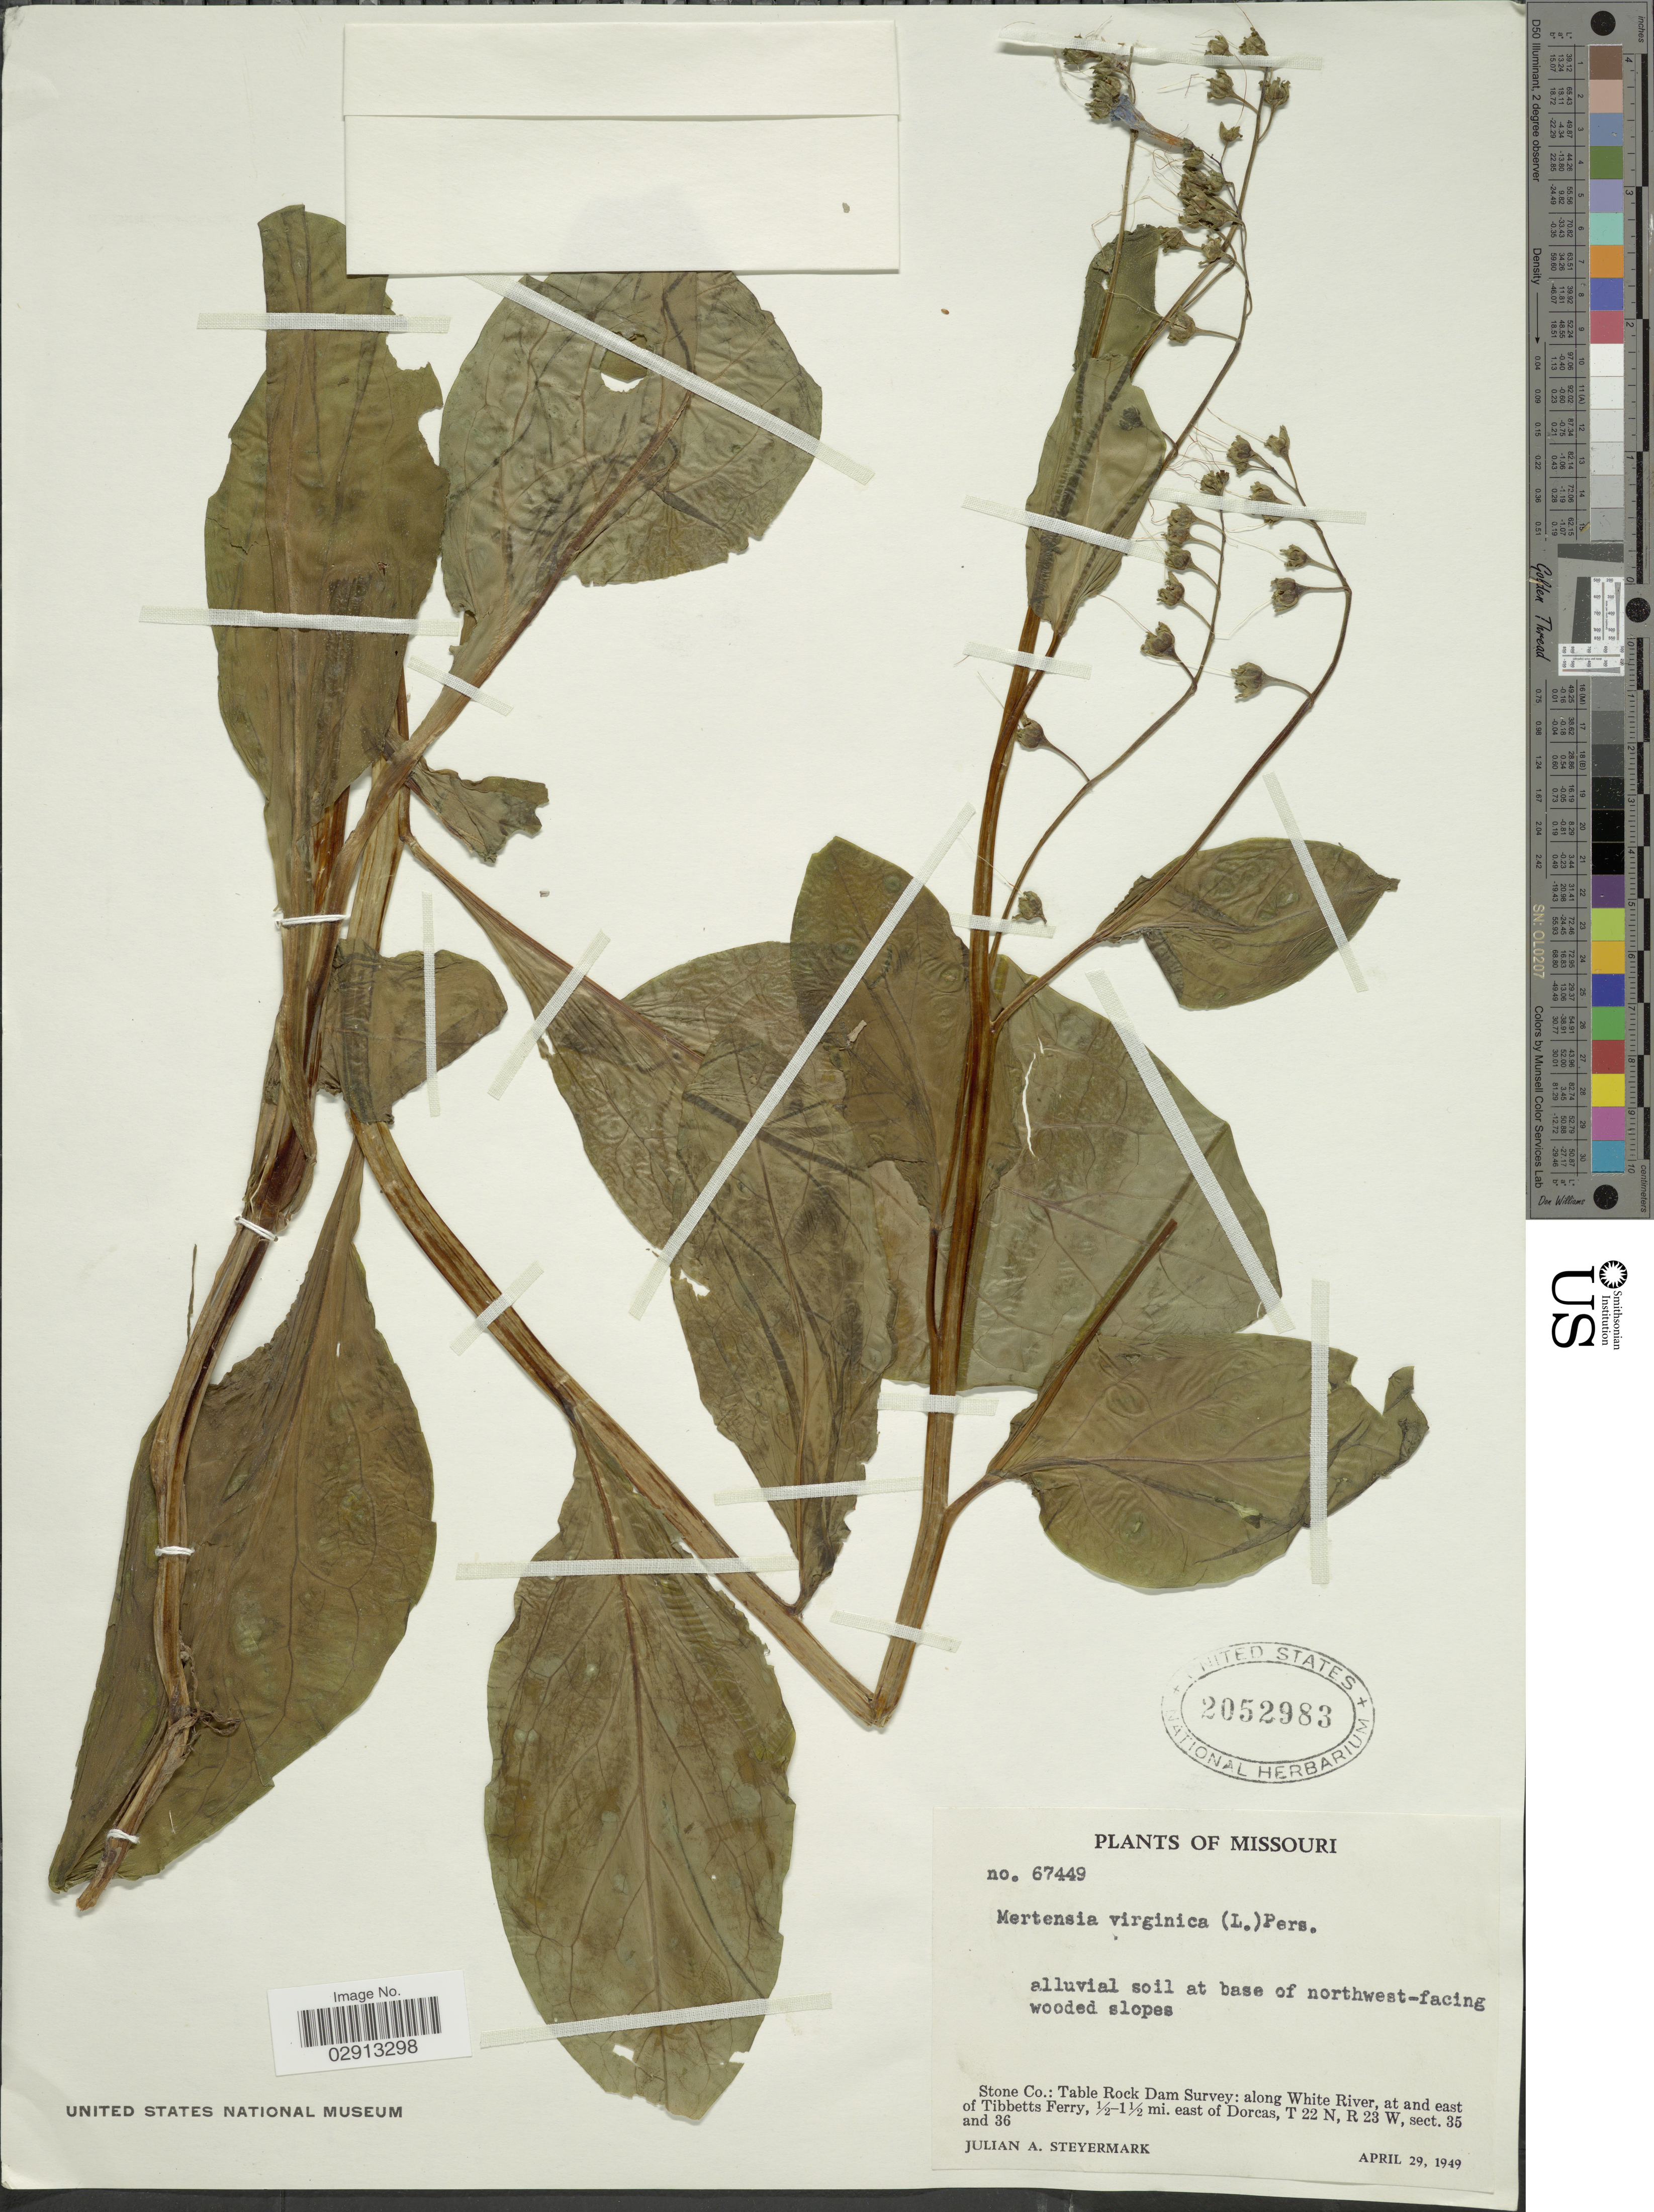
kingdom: Plantae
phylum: Tracheophyta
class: Magnoliopsida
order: Boraginales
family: Boraginaceae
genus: Mertensia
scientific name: Mertensia virginica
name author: (L.) Pers. ex Link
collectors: J. Steyermark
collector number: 67449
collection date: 1949-04-29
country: United States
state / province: Missouri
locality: Stone Co.: Table Rock Dam Survey: along White River, at and east of Tibbetts Ferry, ½-1½ mi. east of Dorcas, T 22 N, R 23 W, sect. 35 and 36.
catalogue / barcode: US 2052983